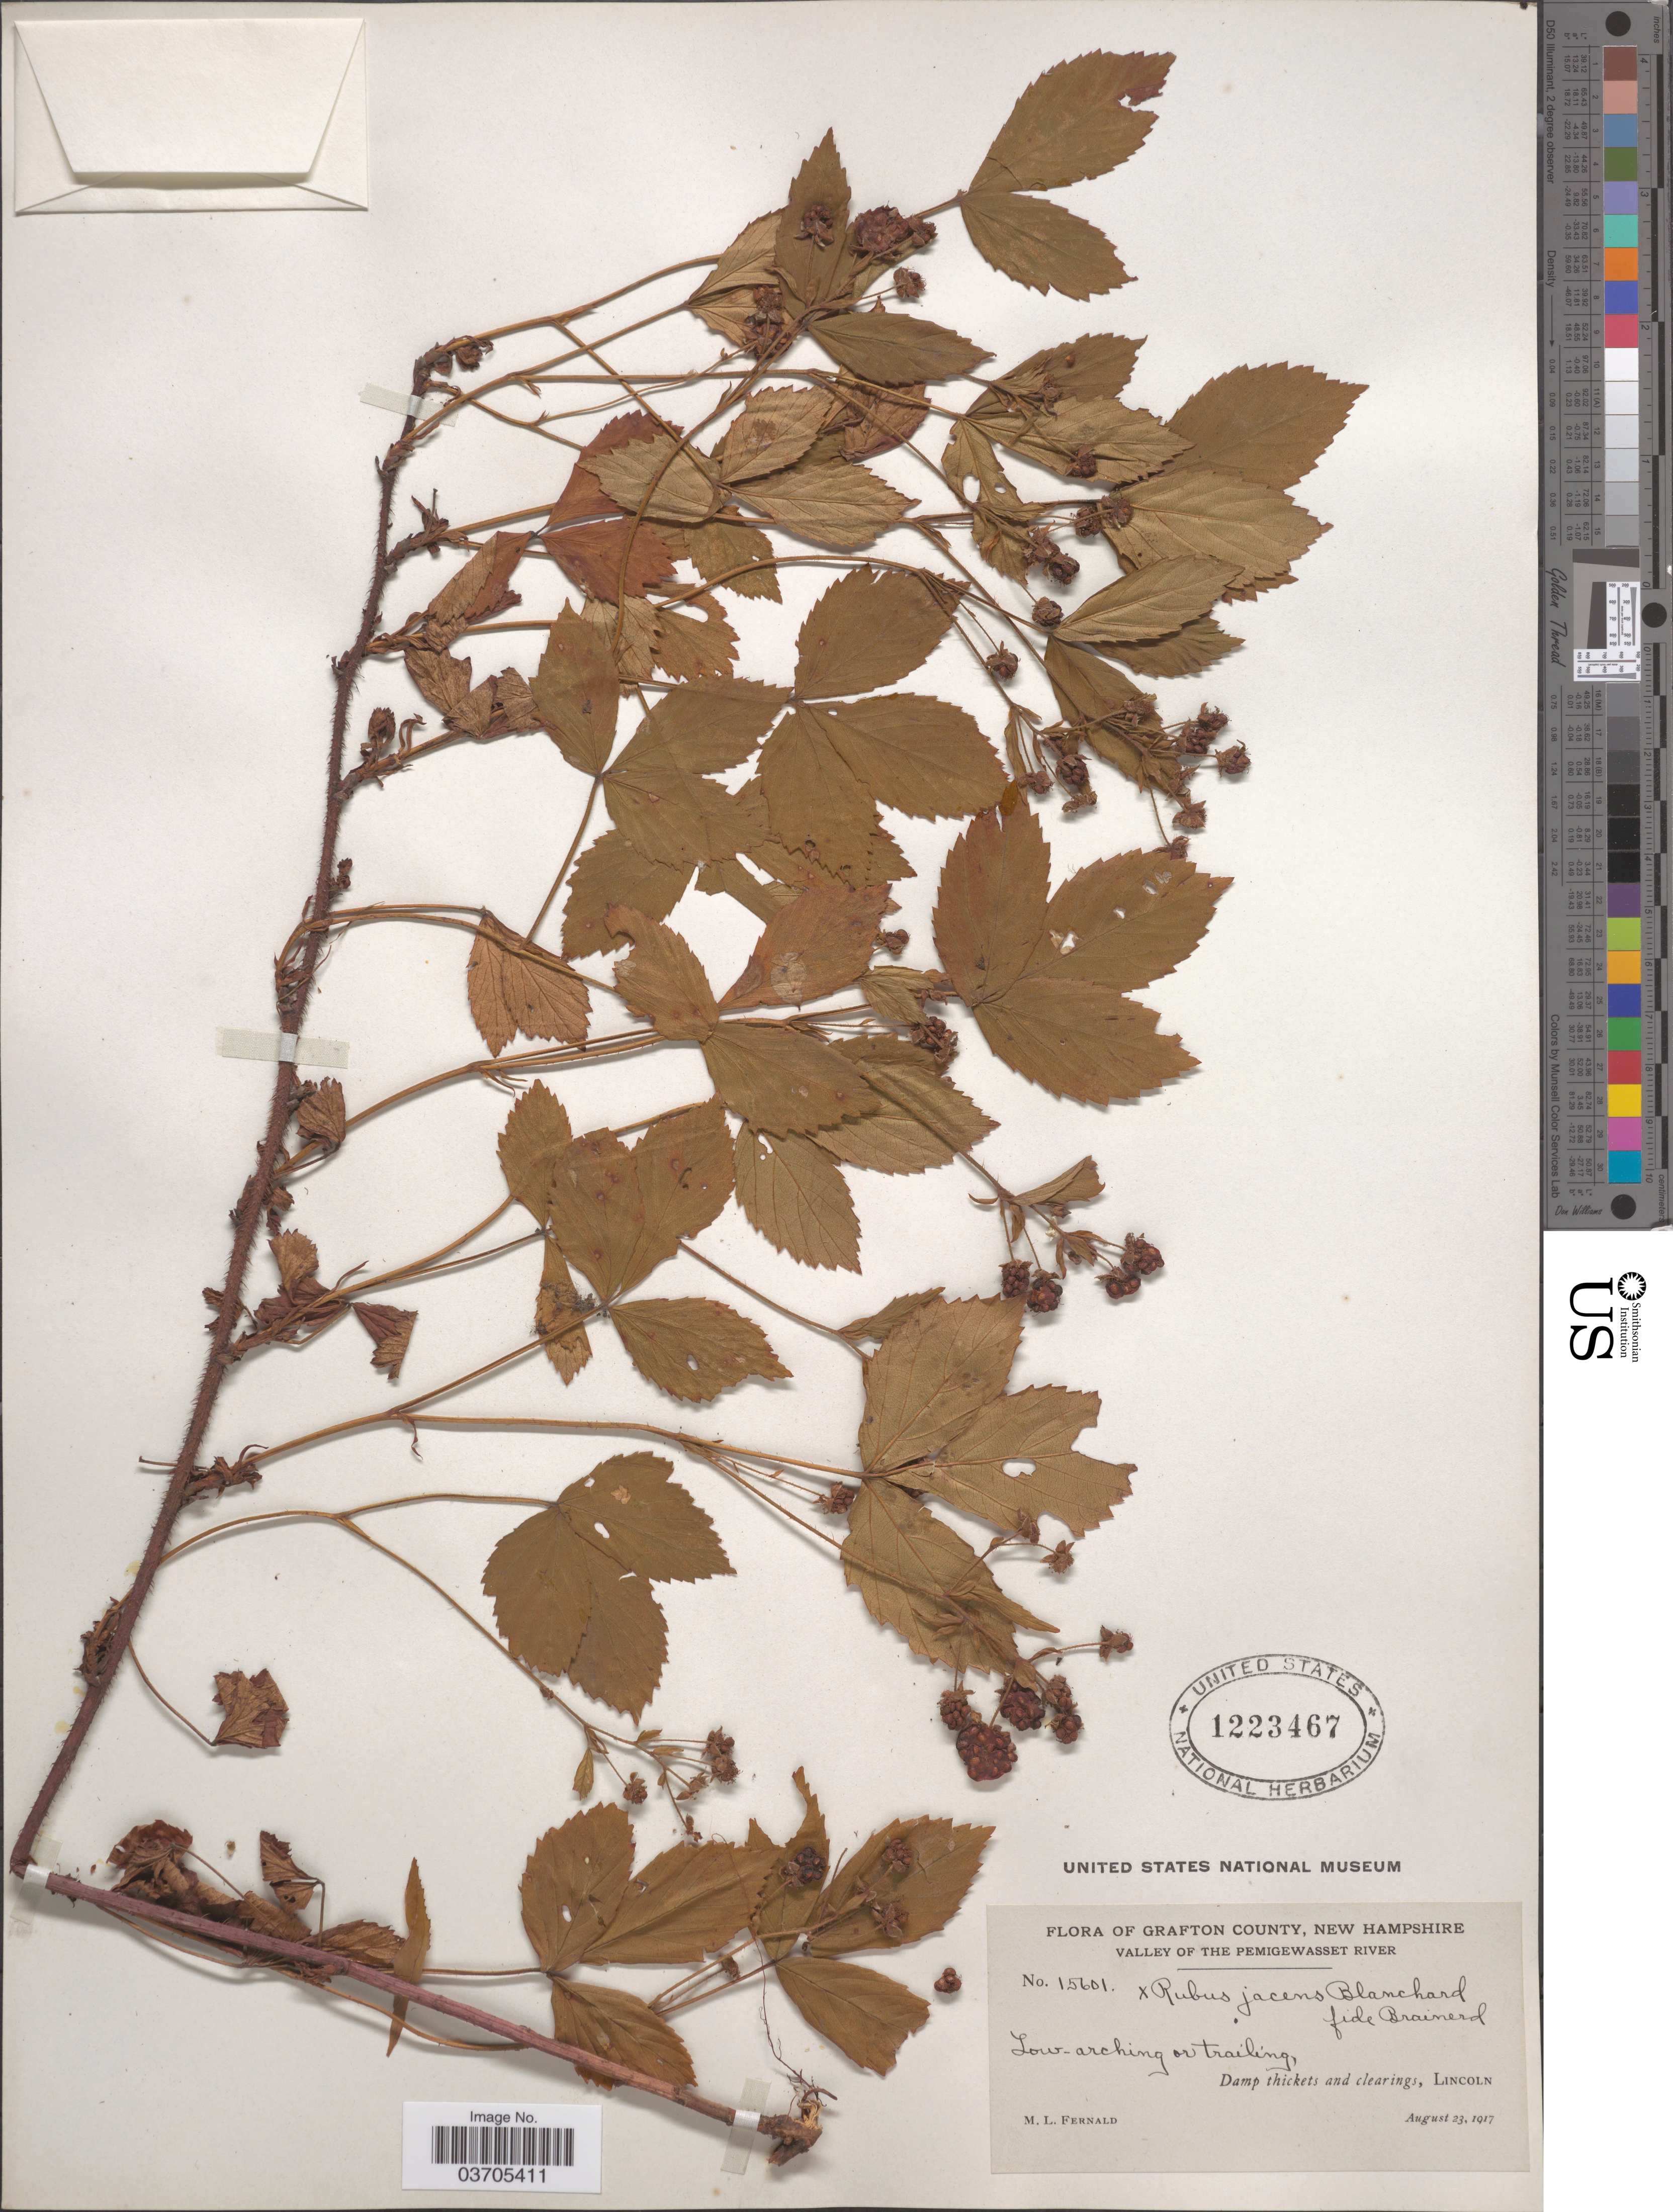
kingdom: Plantae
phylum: Tracheophyta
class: Magnoliopsida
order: Rosales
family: Rosaceae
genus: Rubus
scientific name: Rubus jacens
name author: Blanch.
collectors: M. L. Fernald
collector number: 15601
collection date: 1917-08-23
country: United States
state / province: New Hampshire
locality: Grafton County. Valley of the Pemigewasset River. Lincoln.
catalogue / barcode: US 1223467